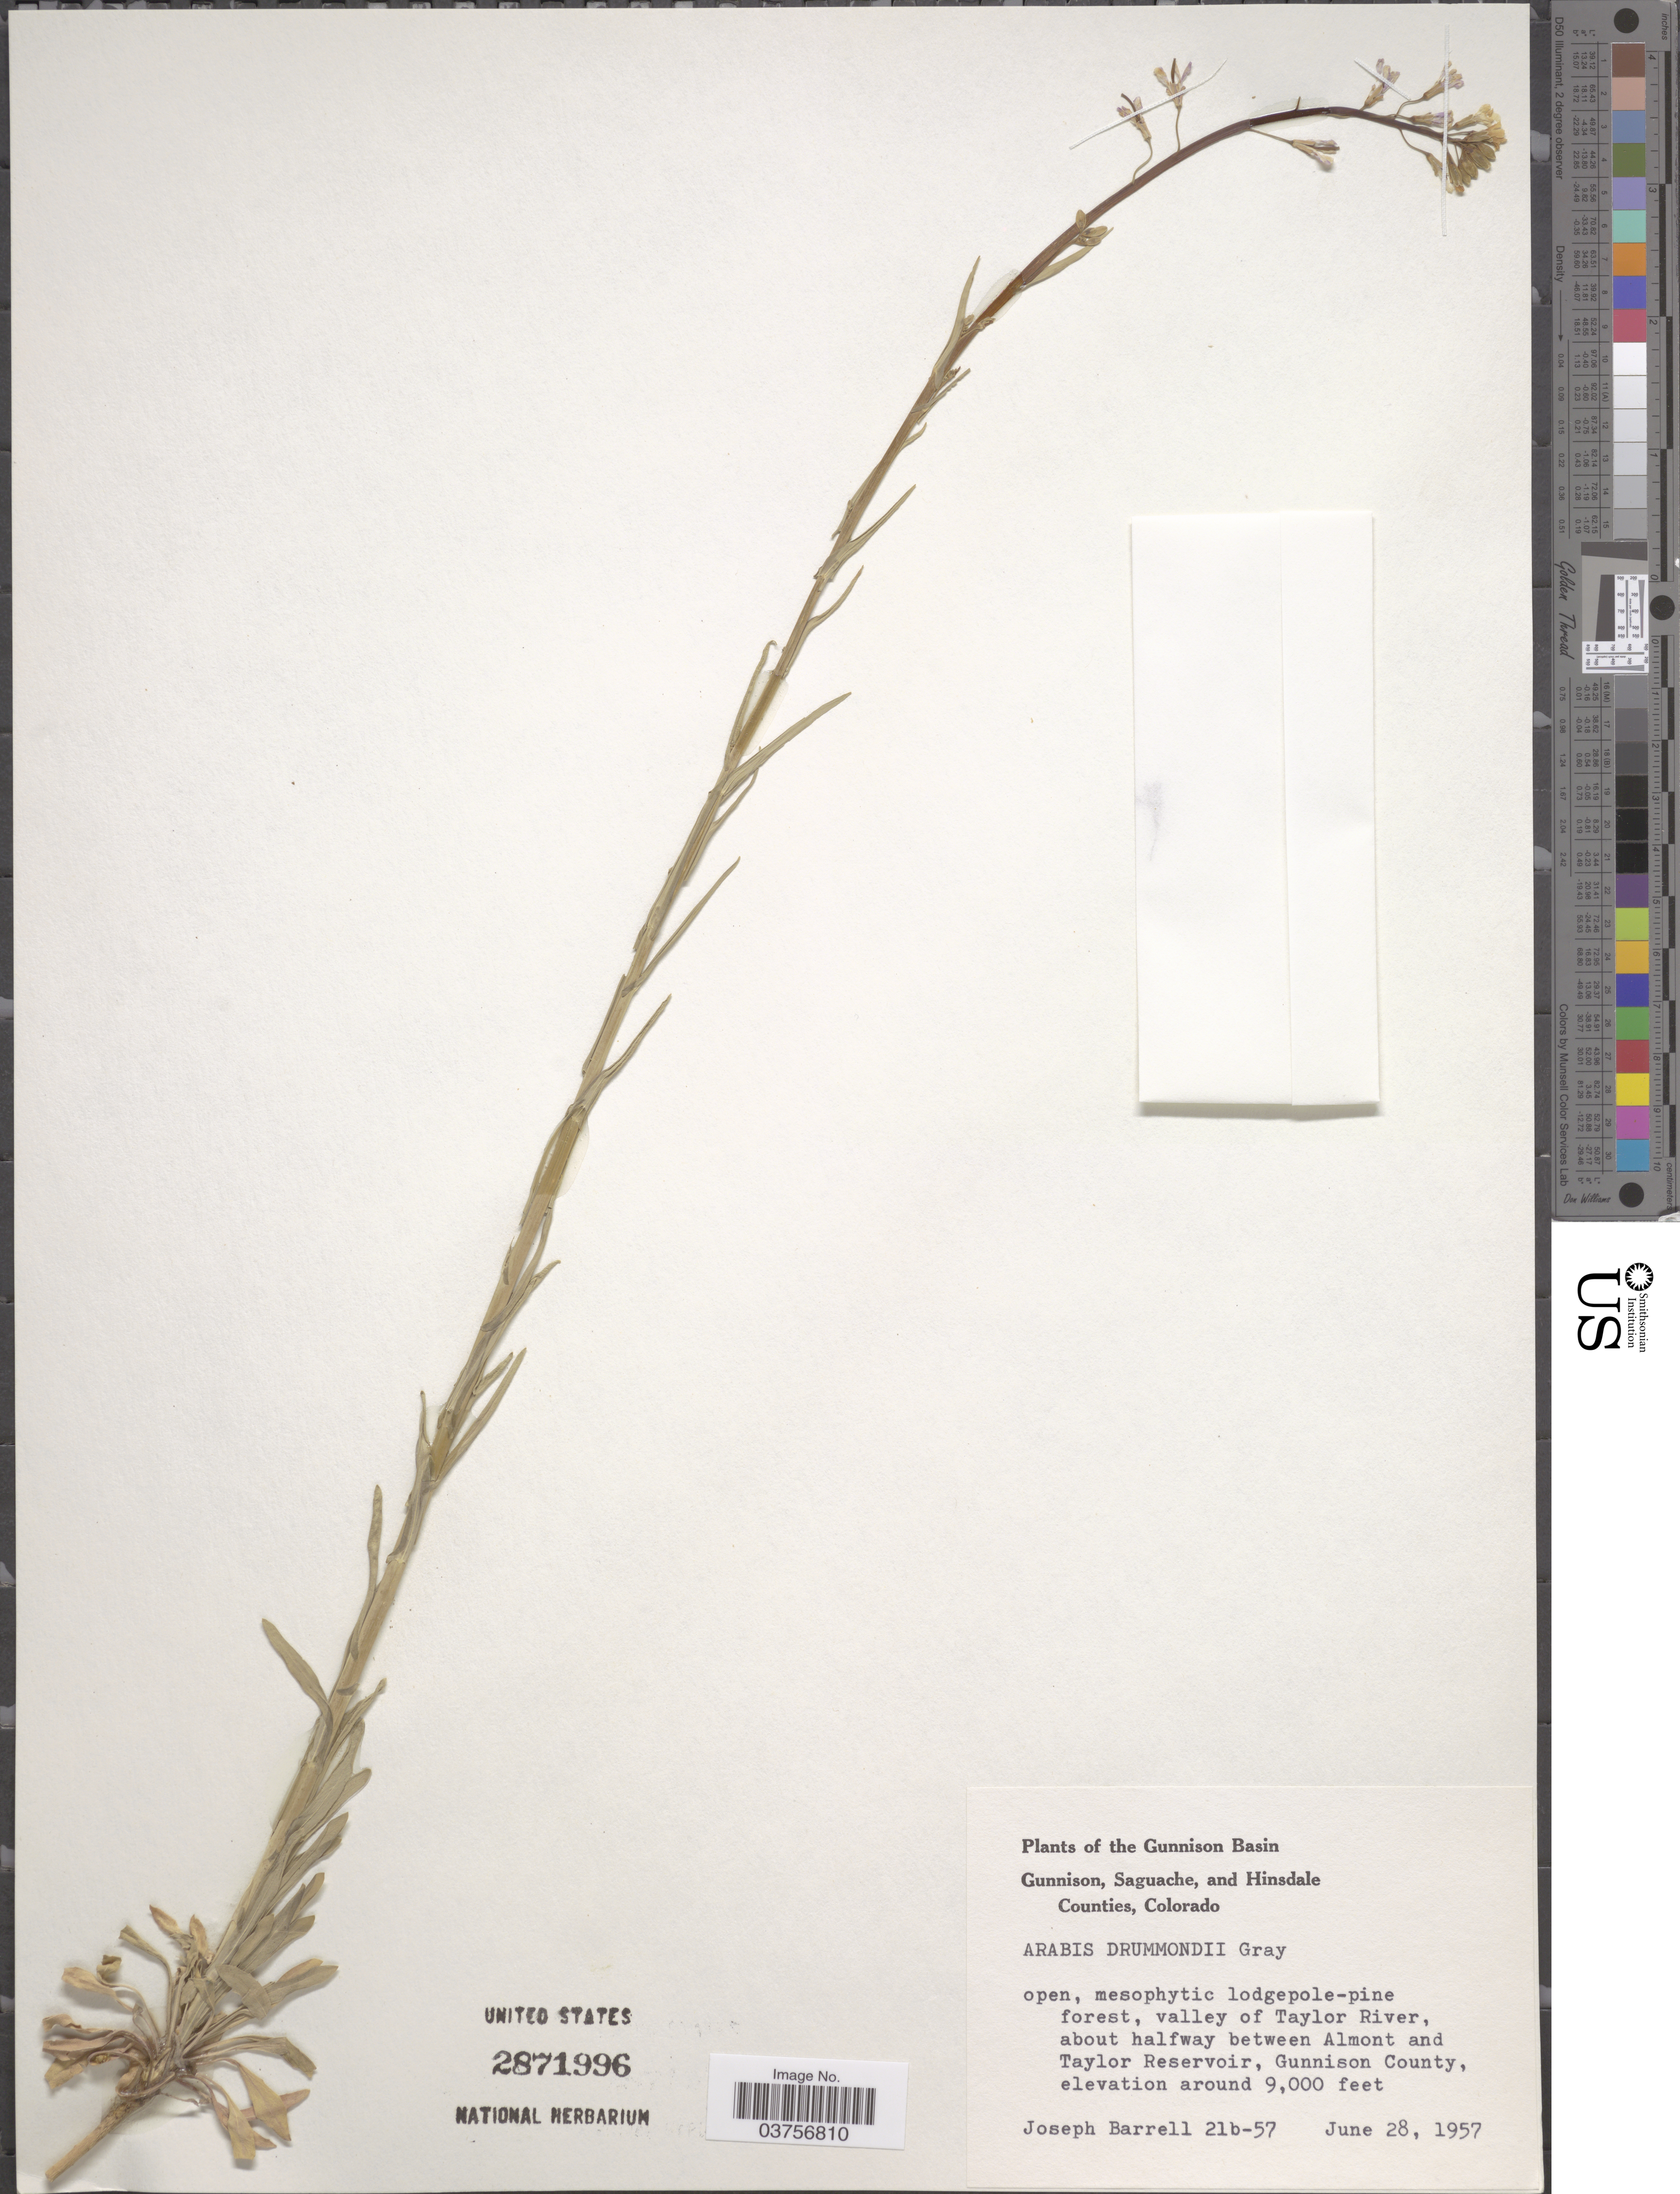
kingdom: Plantae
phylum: Tracheophyta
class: Magnoliopsida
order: Brassicales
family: Brassicaceae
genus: Arabis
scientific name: Arabis drummondii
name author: A. Gray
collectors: J. Barrell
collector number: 21b-57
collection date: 1957-06-28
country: United States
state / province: Colorado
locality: The Gunnison Basin. Valley of Taylor River, about halfway between Almont and Taylor Reservoir, Gunnison County.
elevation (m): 2743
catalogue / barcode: US 2871996